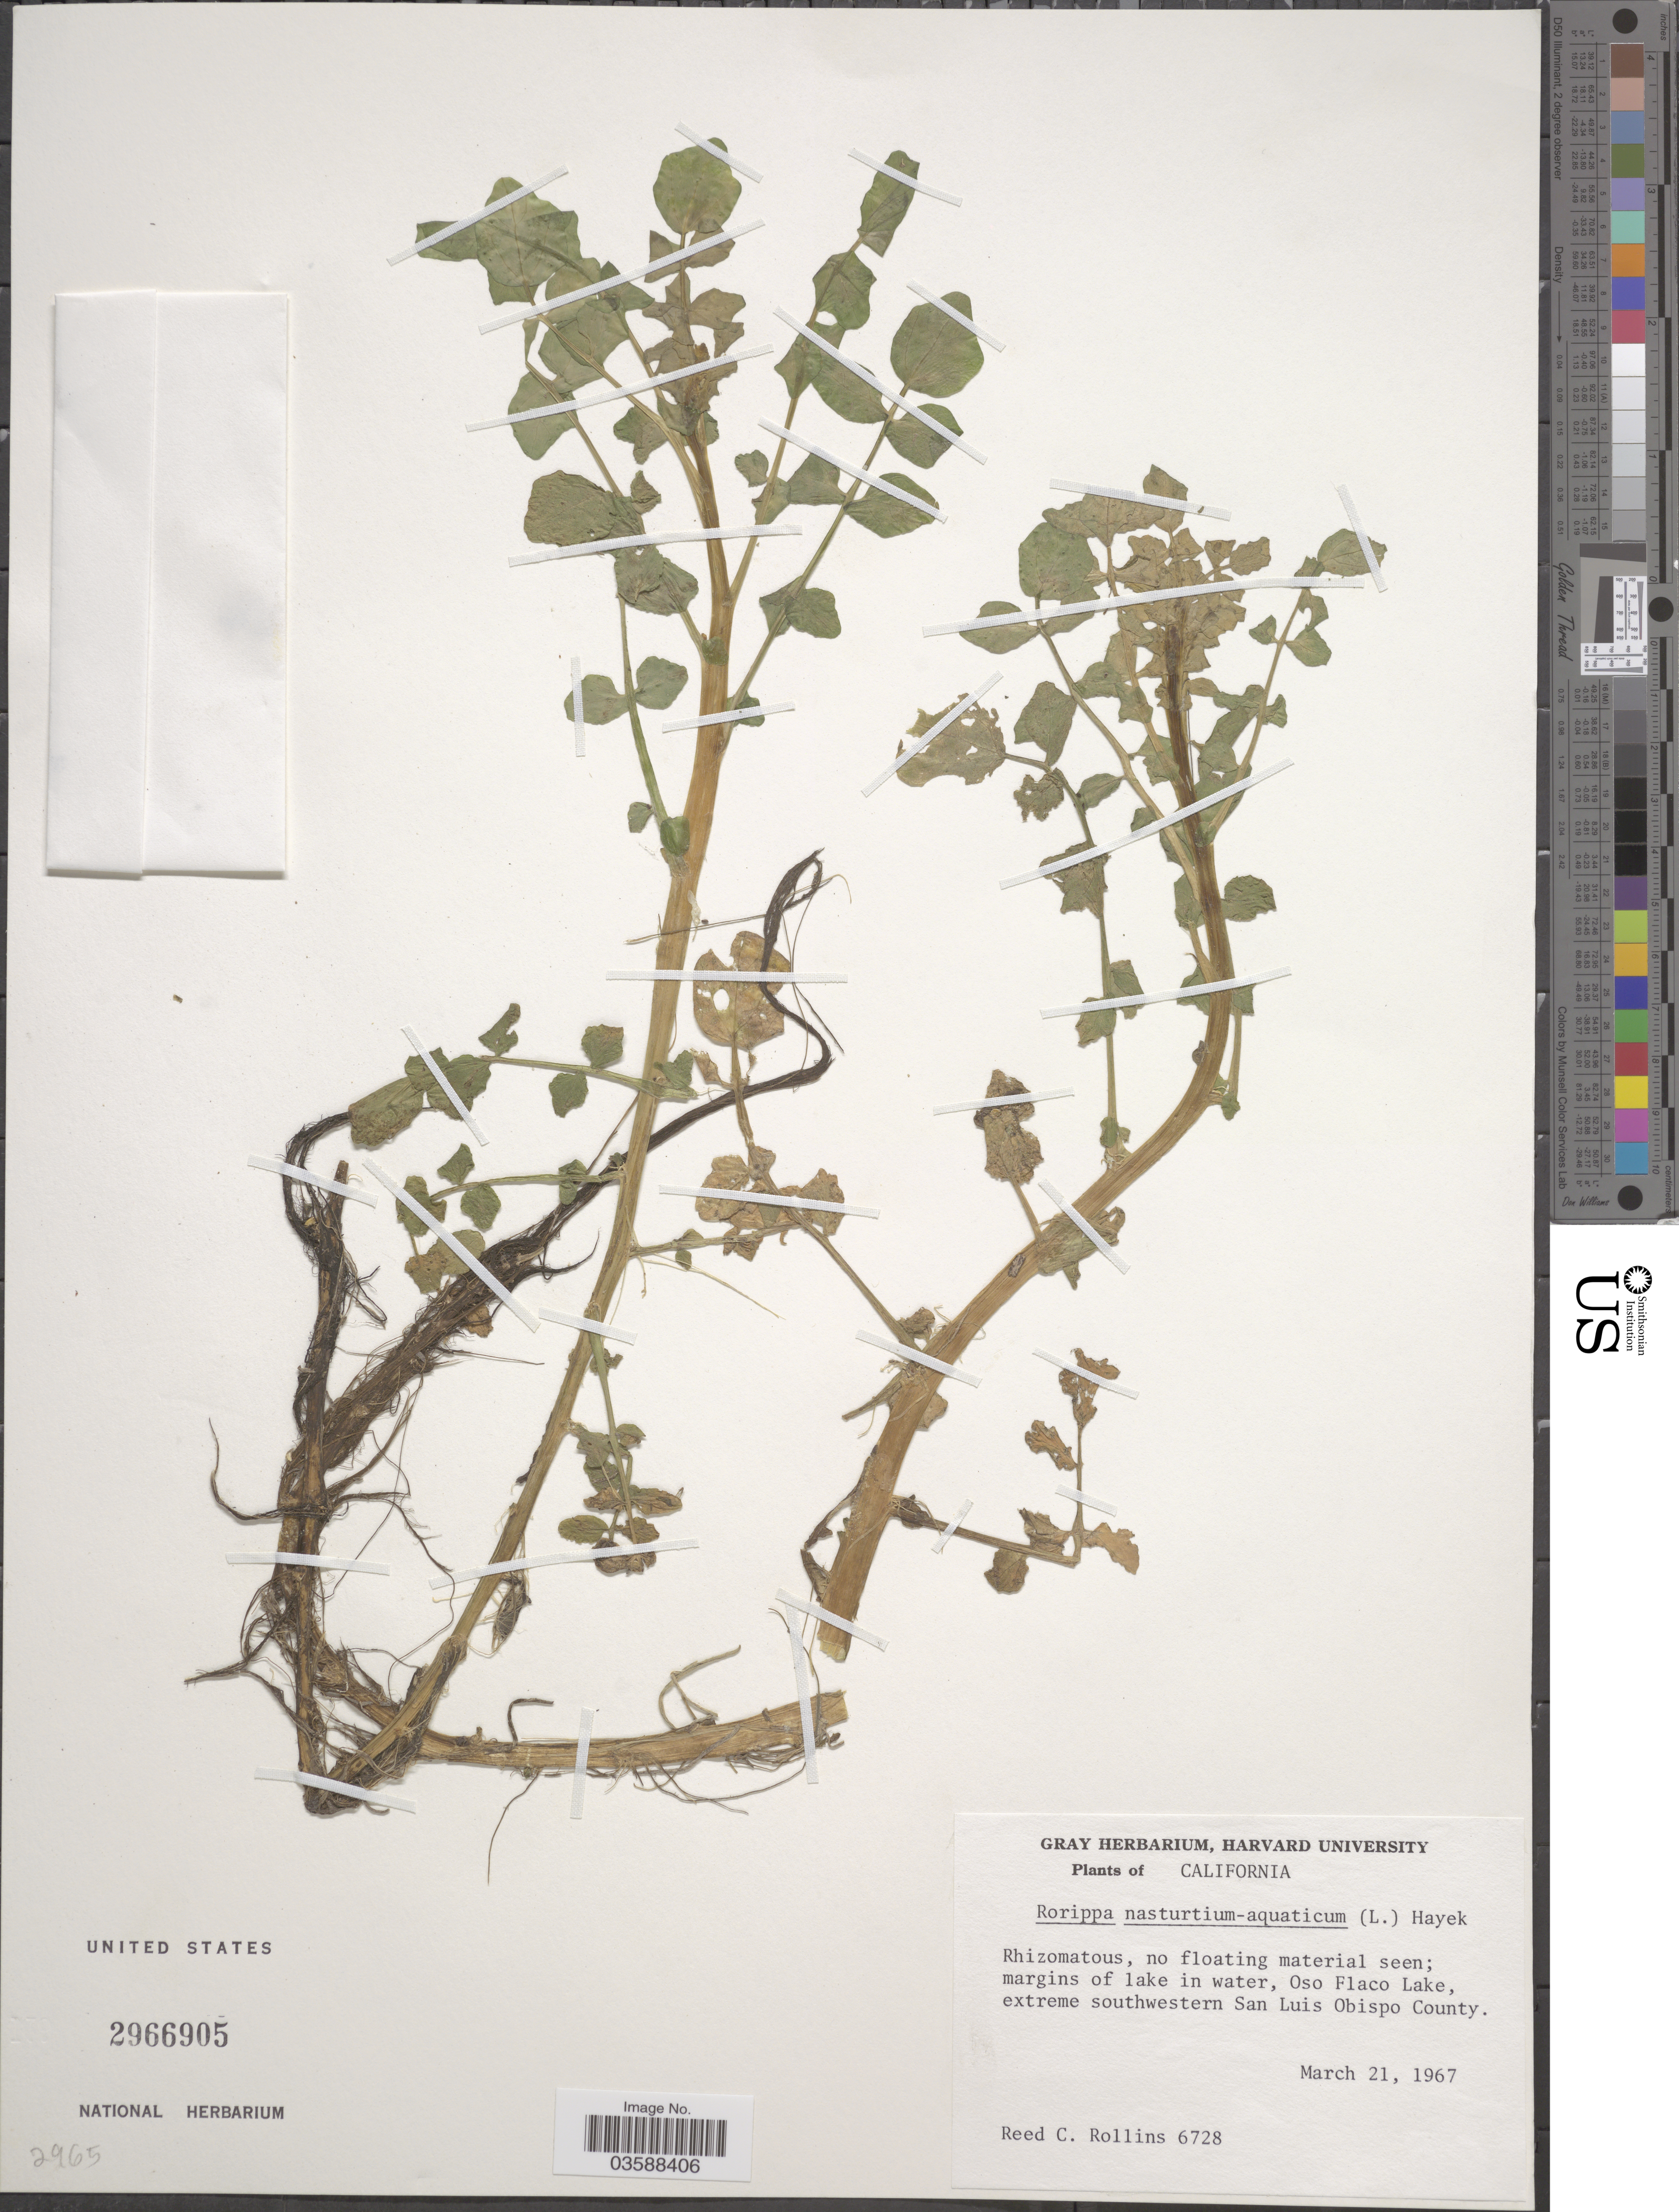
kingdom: Plantae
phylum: Tracheophyta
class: Magnoliopsida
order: Brassicales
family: Brassicaceae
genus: Nasturtium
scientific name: Nasturtium officinale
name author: R. Br.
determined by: Strong, M. T., (US), Smithsonian Institution - National Museum of Natural History (UNITED STATES)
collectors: R. C. Rollins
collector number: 6728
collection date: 1967-03-21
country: United States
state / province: California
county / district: San Luis Obispo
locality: Oso Flaco Lake, extreme southwestern San Luis Obispo County.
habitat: margins of lake in water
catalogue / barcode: US 2966905